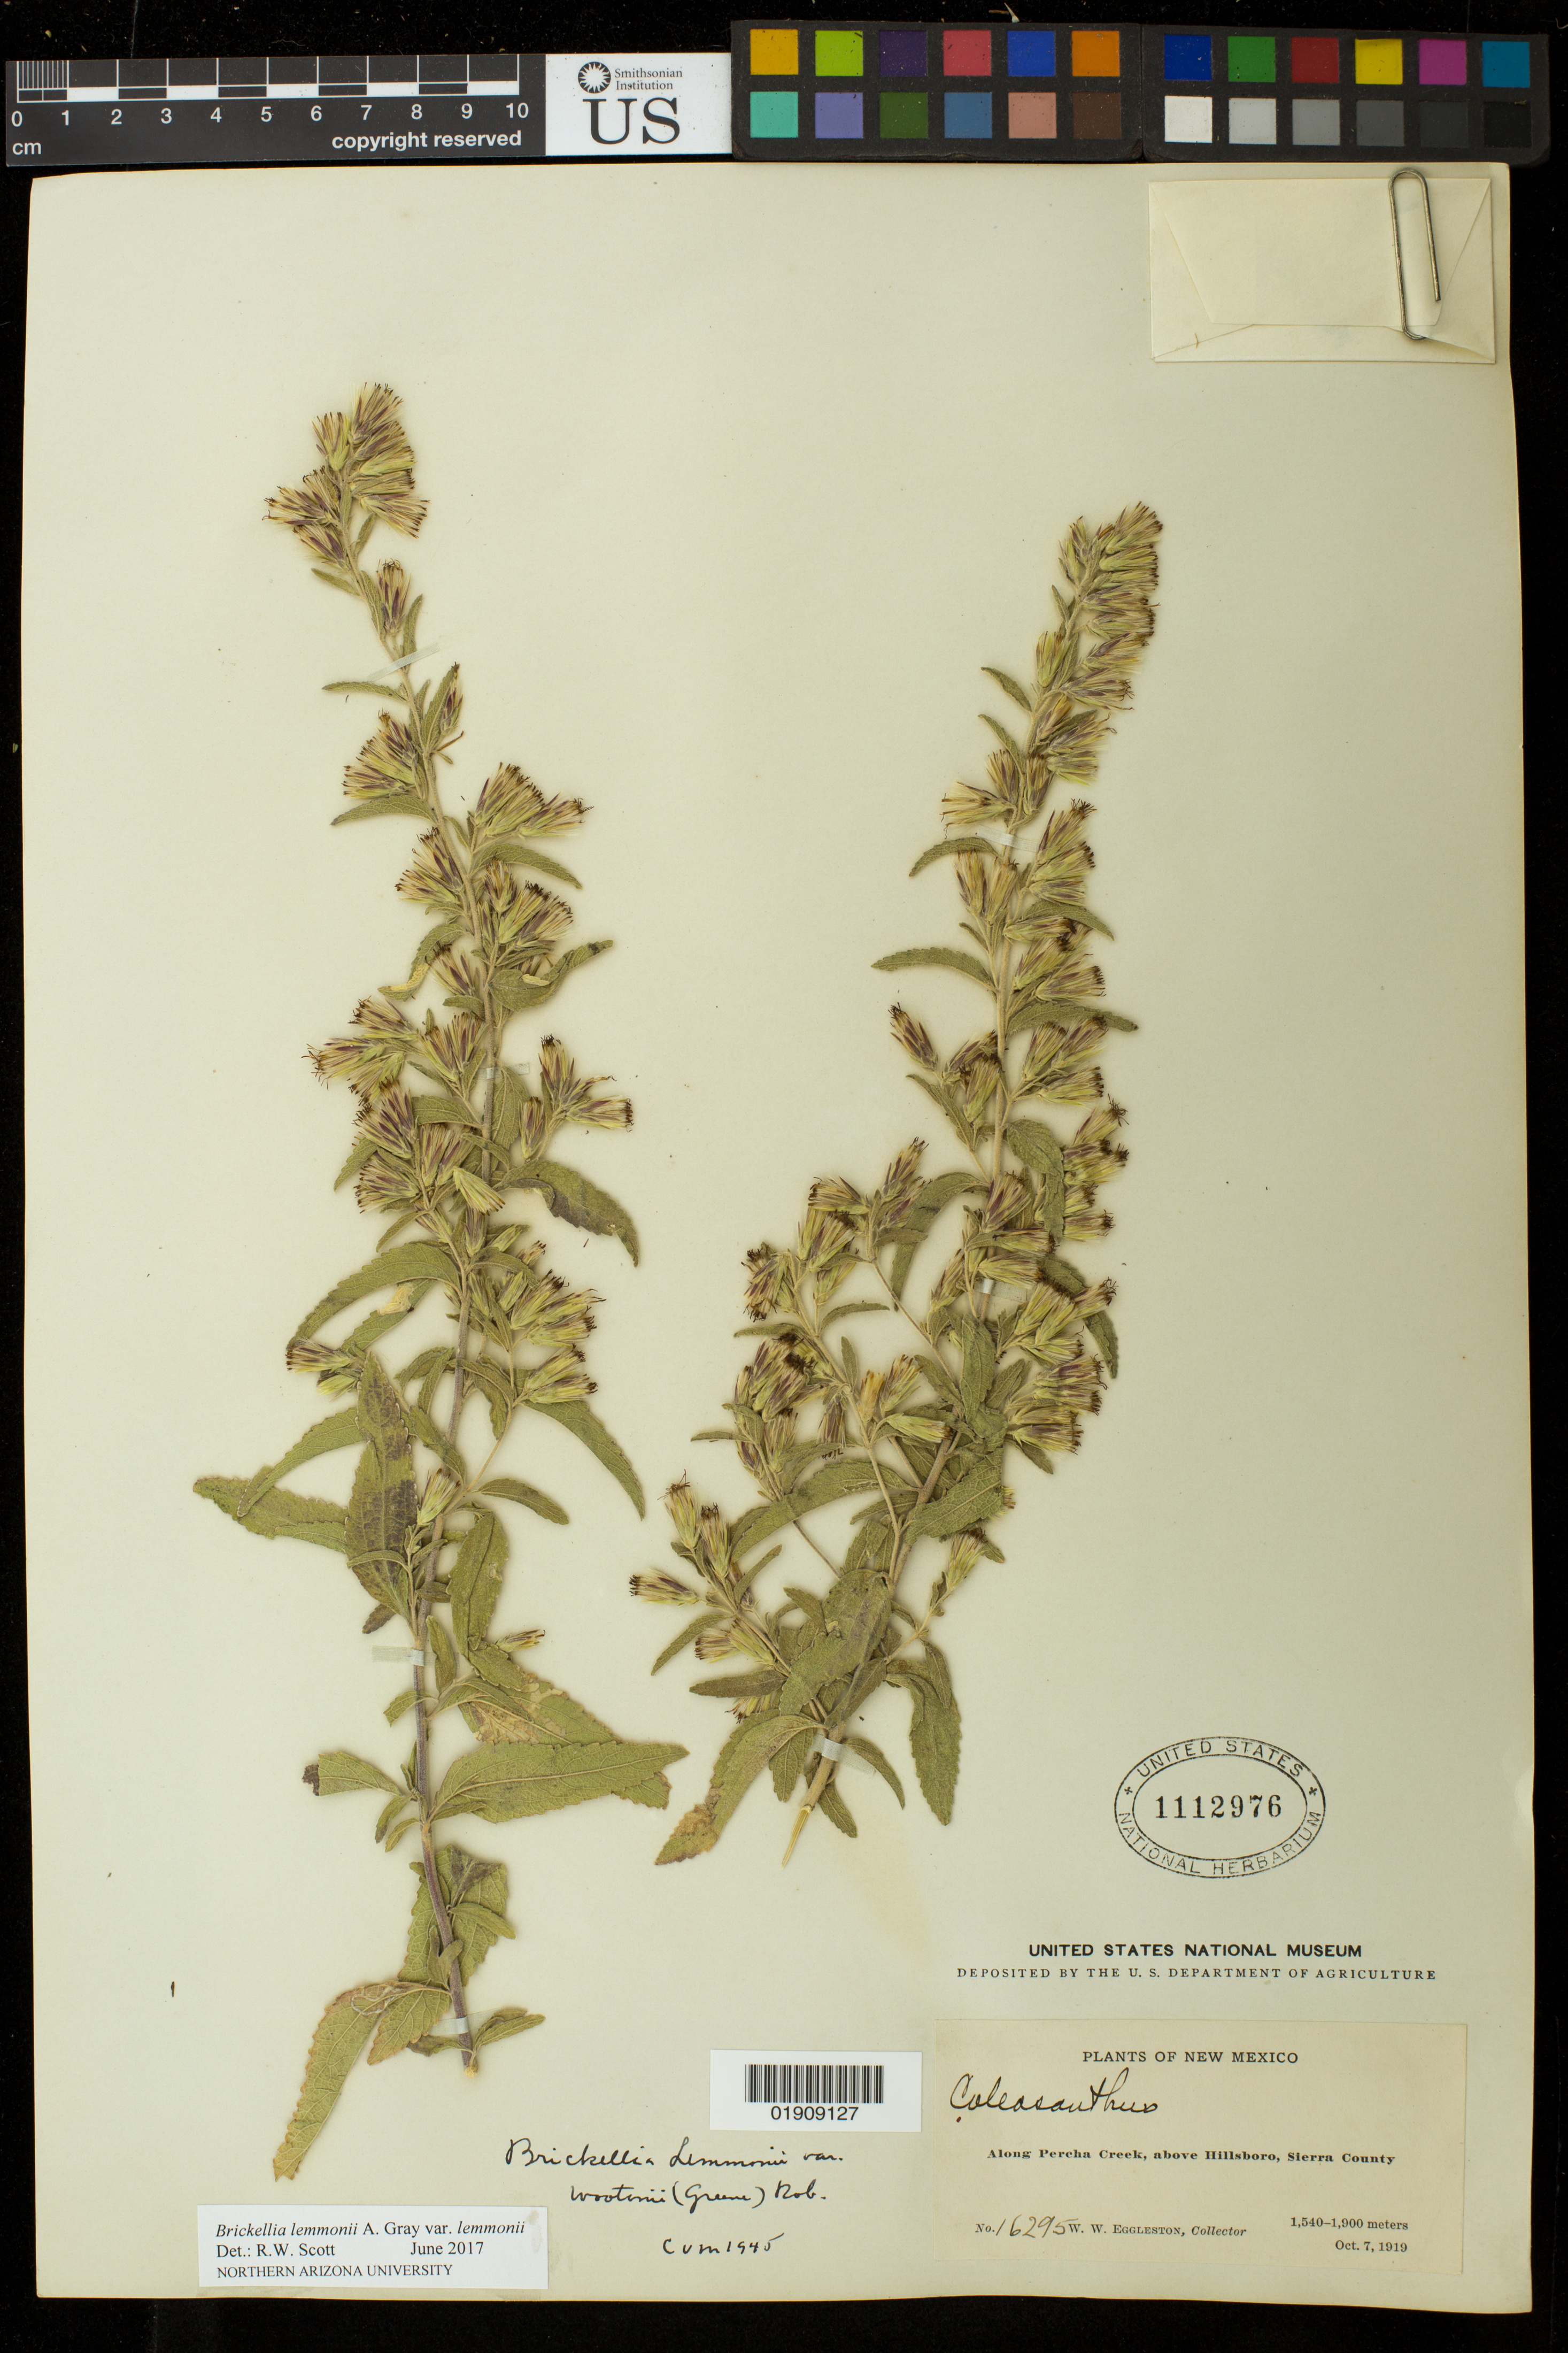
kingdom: Plantae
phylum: Tracheophyta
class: Magnoliopsida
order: Asterales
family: Asteraceae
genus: Brickellia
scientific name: Brickellia lemmonii var. lemmonii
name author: A. Gray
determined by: Scott, Randall W., (ASC), Northern Arizona University (UNITED STATES)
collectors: W. W. Eggleston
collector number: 16295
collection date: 1919-10-07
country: United States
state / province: New Mexico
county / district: Sierra County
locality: Along Percha Creek, above Hillsbro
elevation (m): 1540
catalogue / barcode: US 1112976